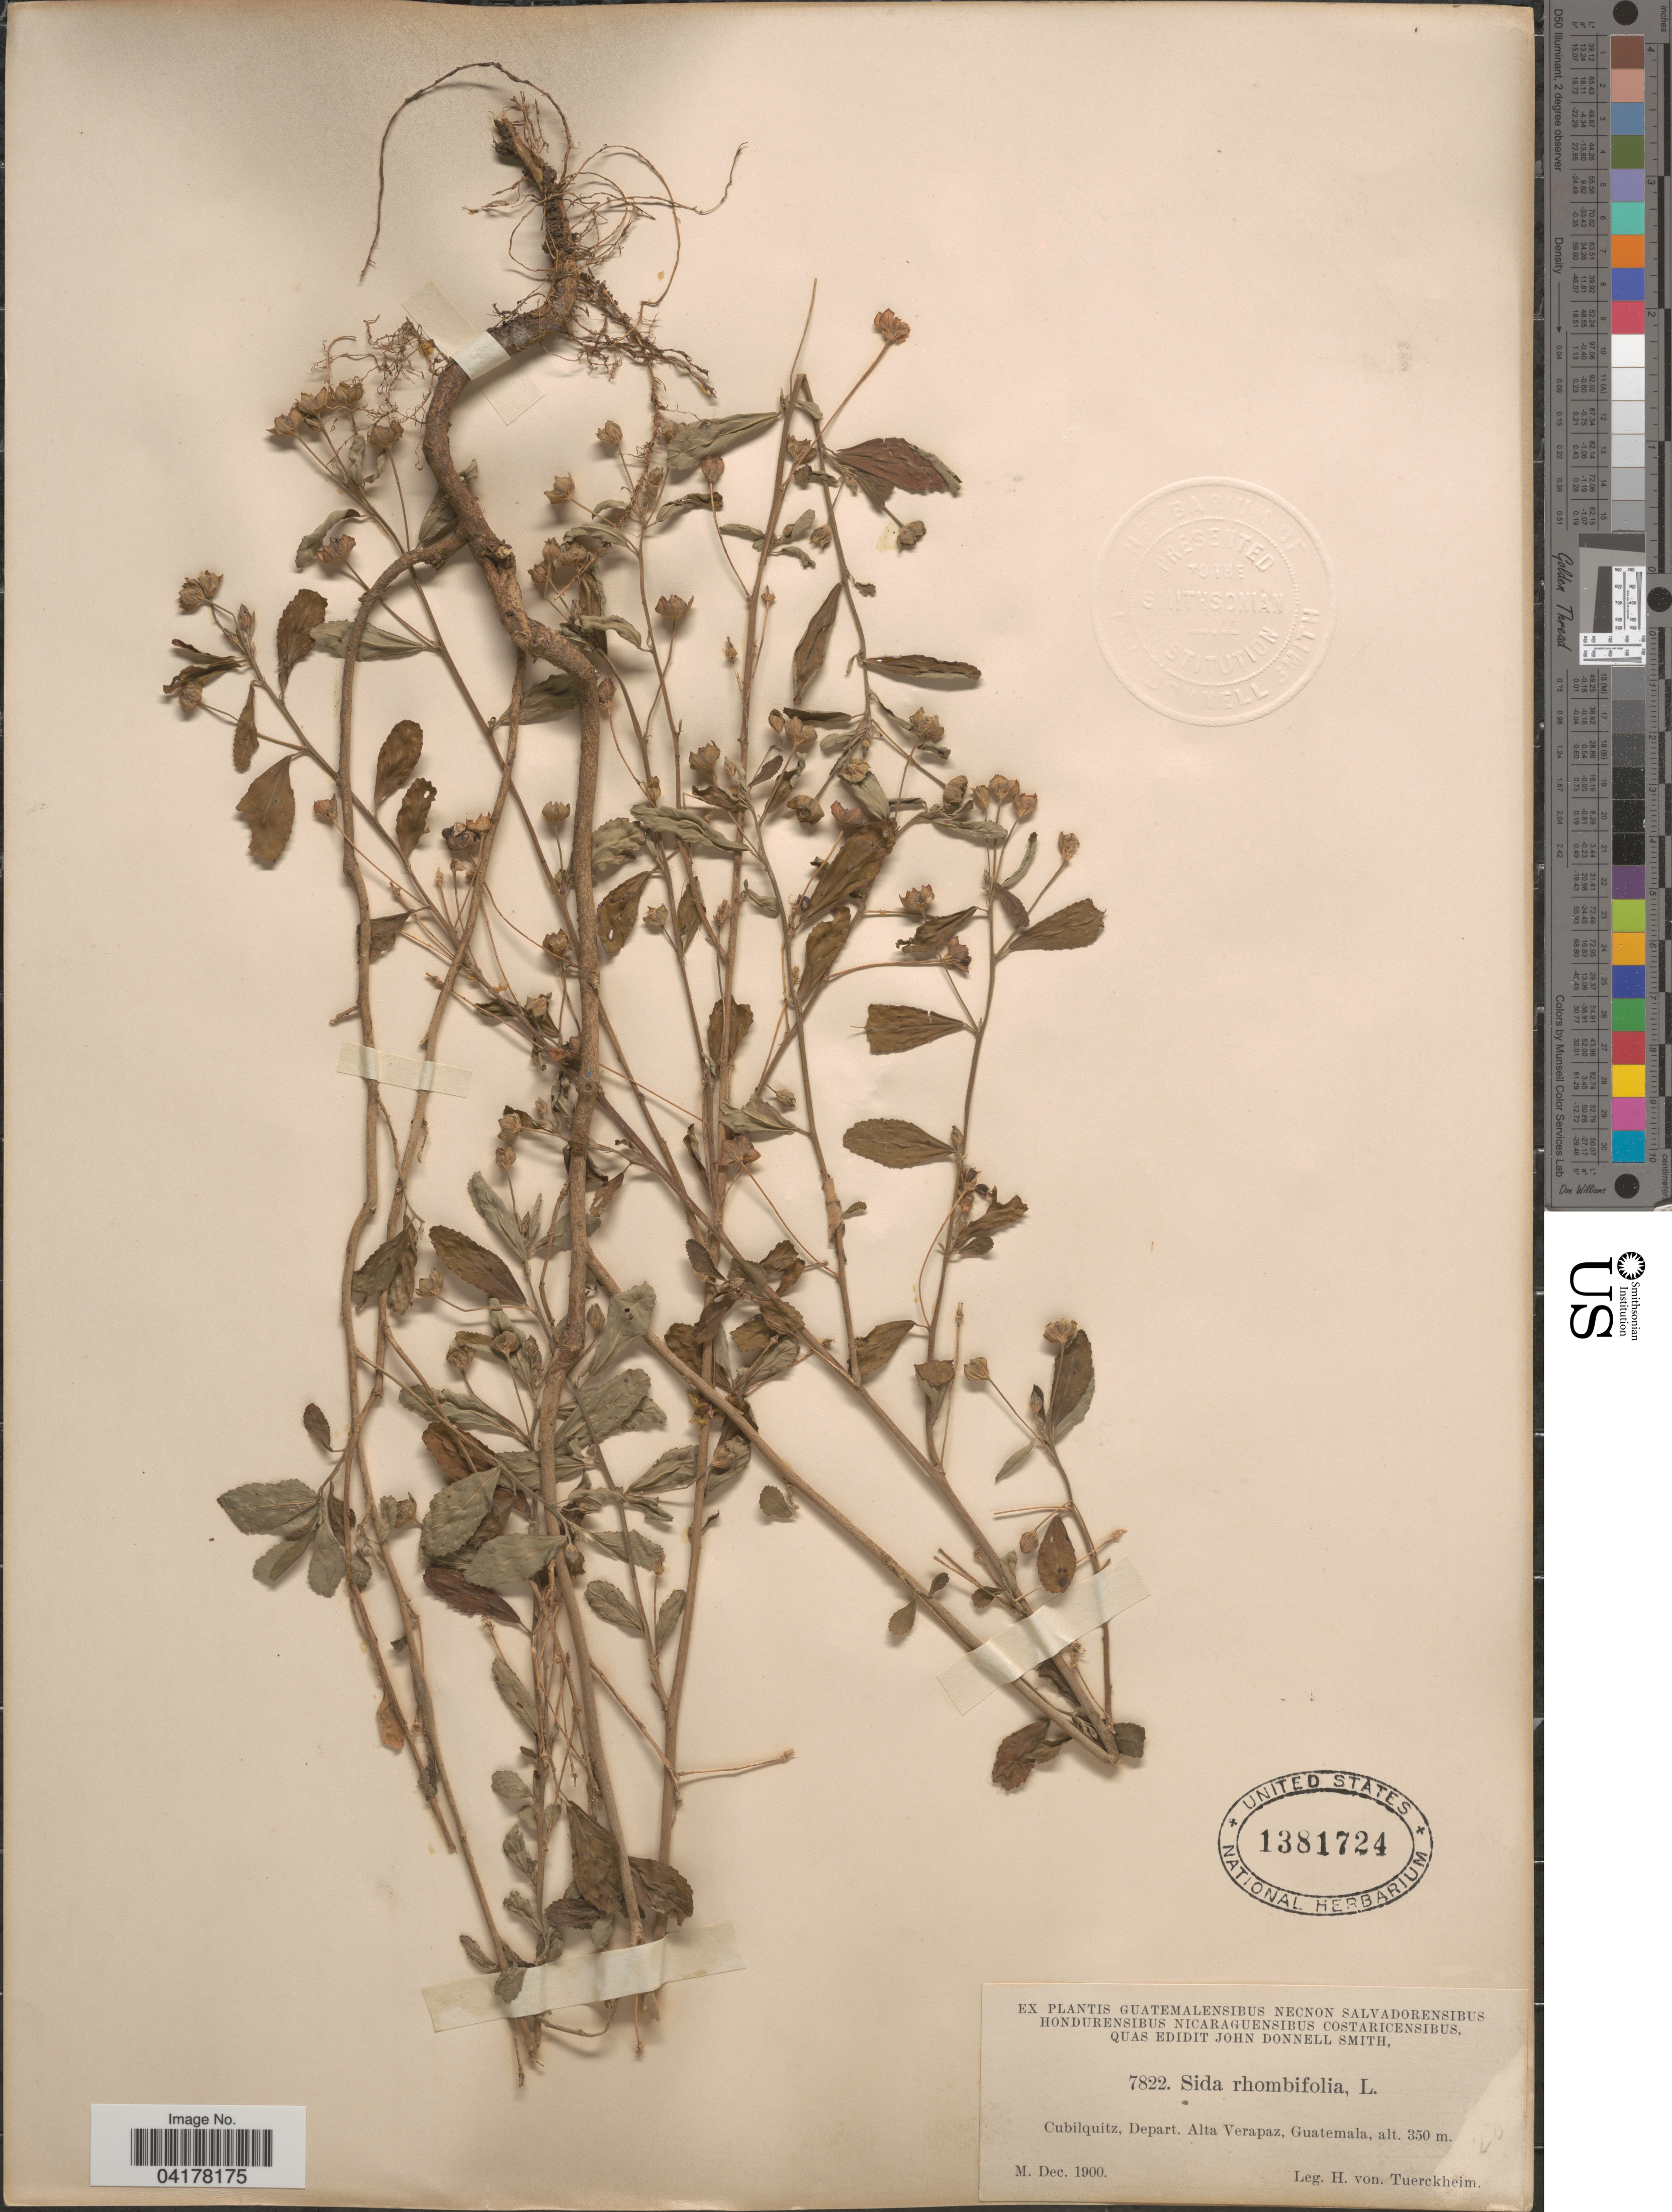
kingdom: Plantae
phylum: Tracheophyta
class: Magnoliopsida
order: Malvales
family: Malvaceae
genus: Sida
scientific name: Sida rhombifolia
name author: L.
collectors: H. von Tuerckheim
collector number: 7822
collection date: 1900-12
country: Guatemala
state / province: Alta Verapaz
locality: Cubilquitz, Depart. Alta Verapaz.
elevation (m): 350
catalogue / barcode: US 1381724